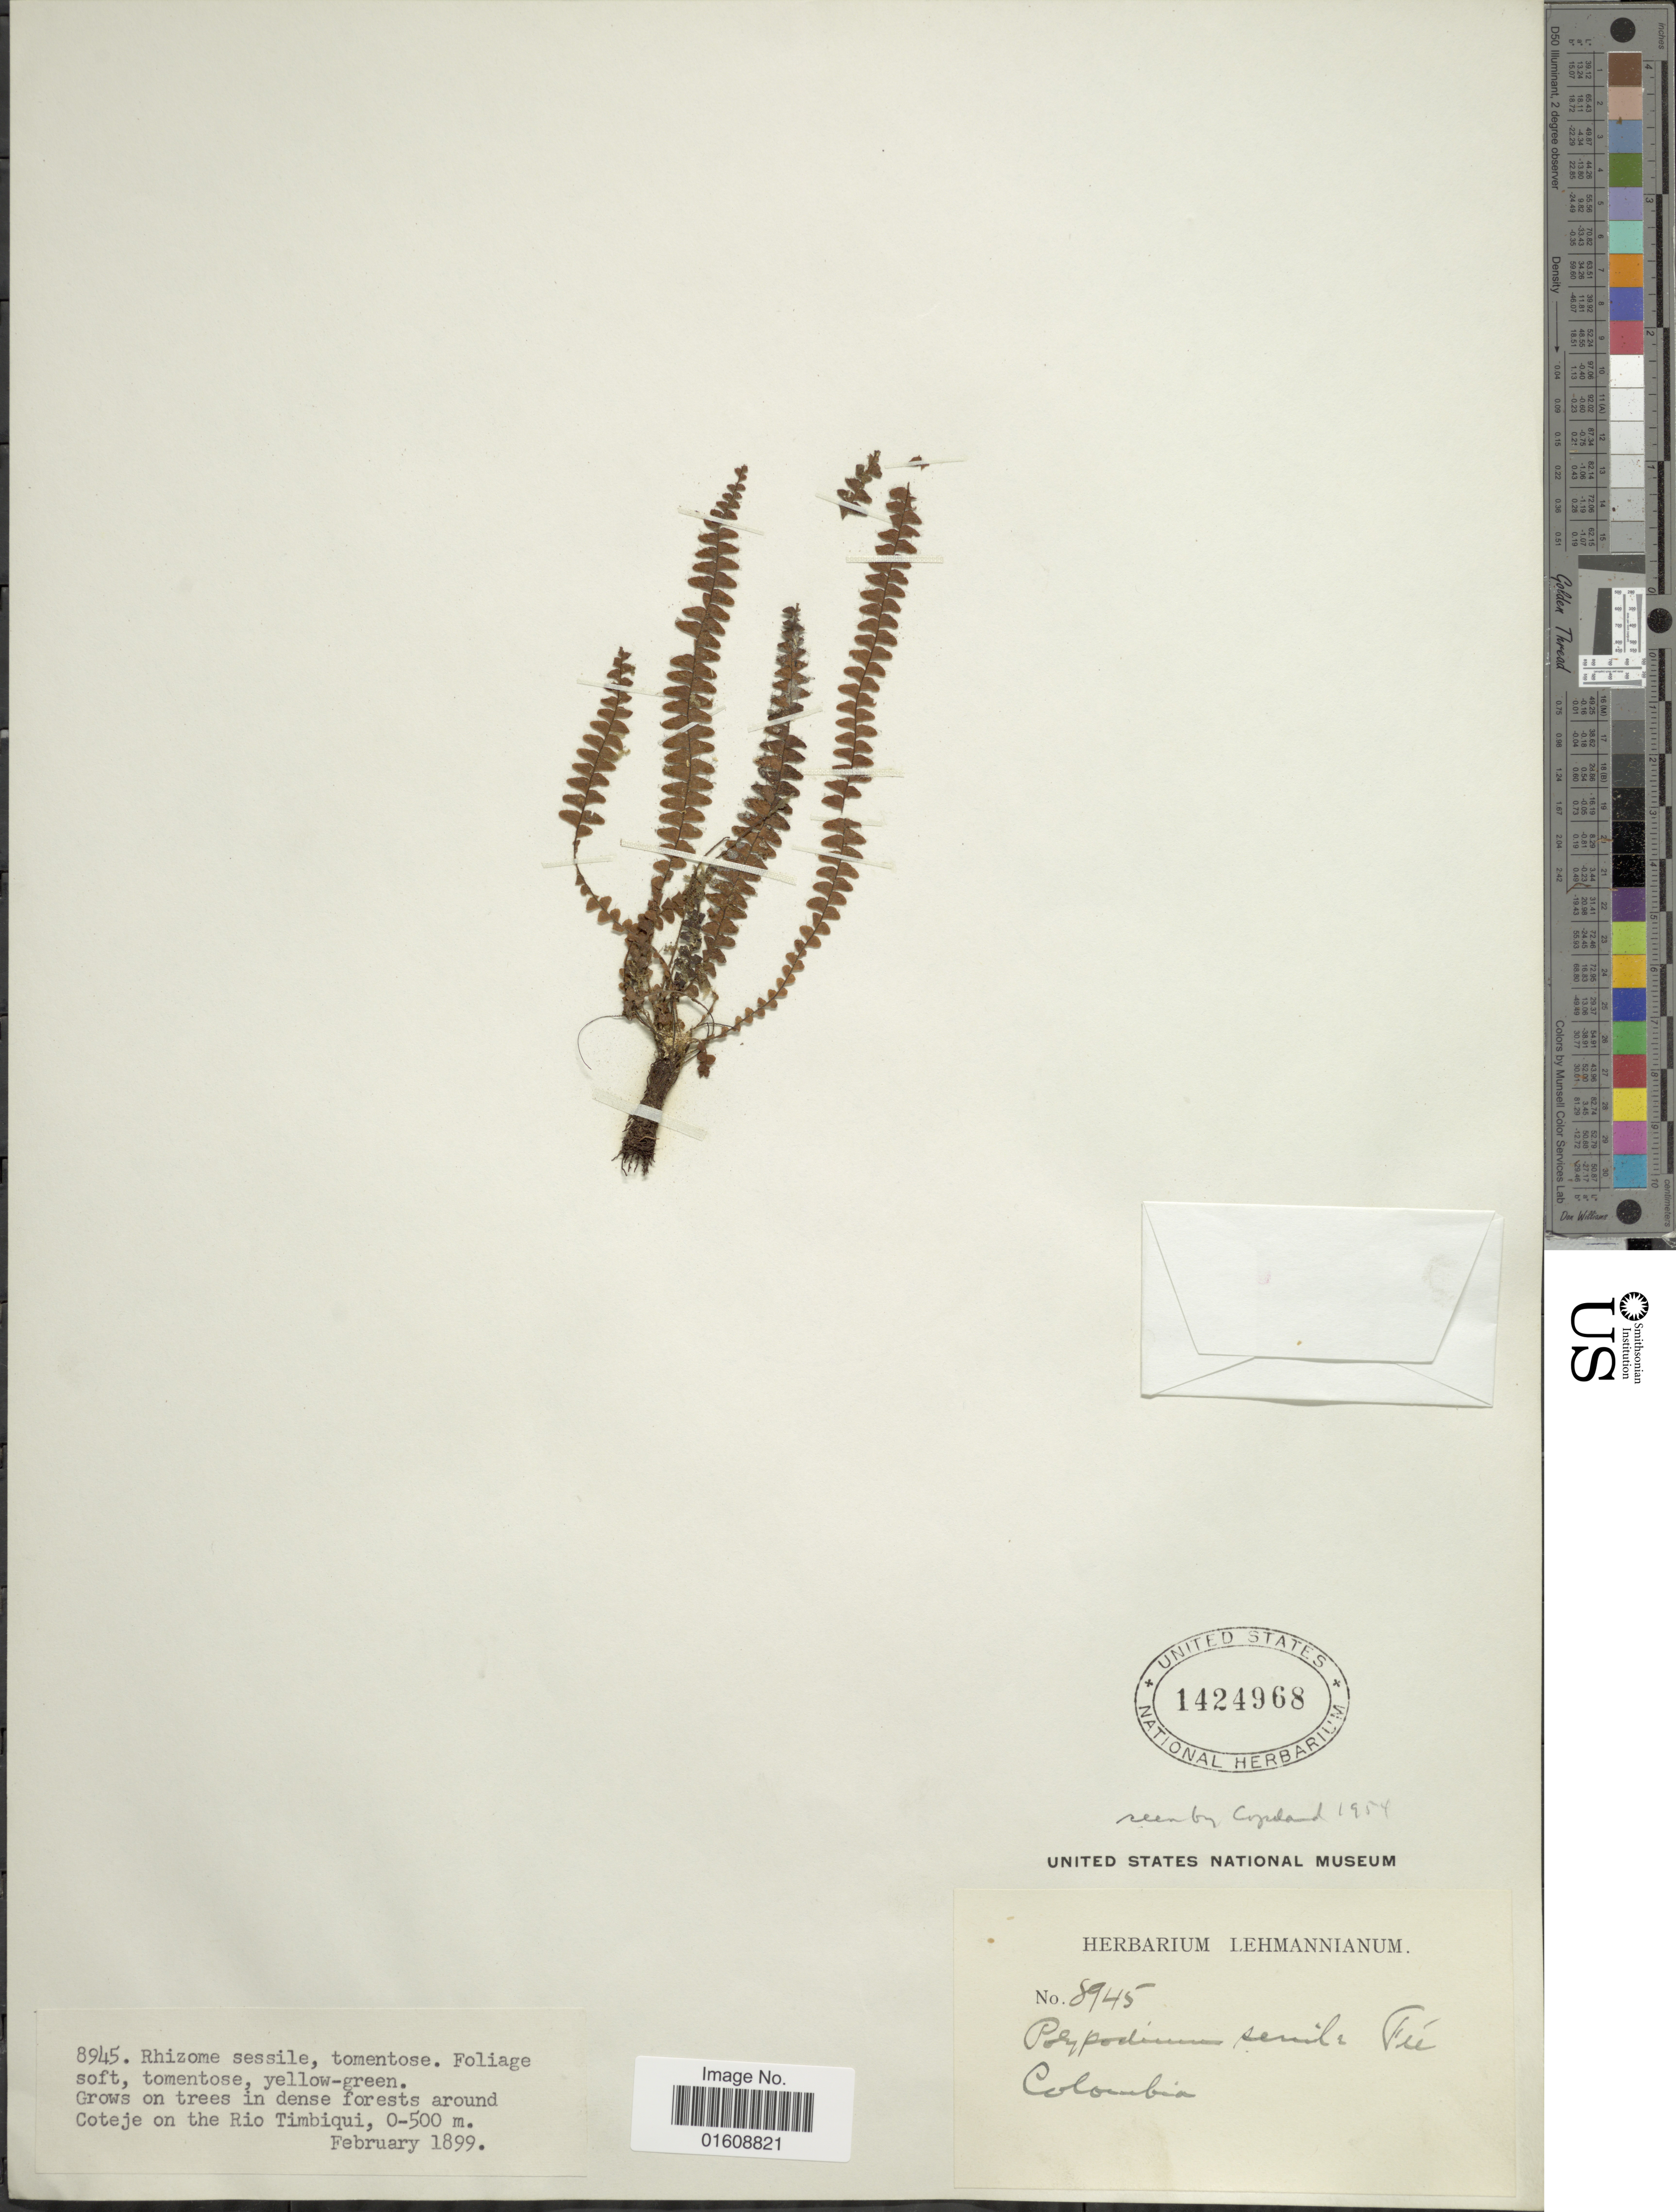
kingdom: Plantae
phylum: Tracheophyta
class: Polypodiopsida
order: Polypodiales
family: Polypodiaceae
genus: Alansmia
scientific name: Alansmia cultrata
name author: (Bory ex Willd.) Moguel & M. Kessler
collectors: ex herb. Lehmannianum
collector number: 8945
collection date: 1899-02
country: Colombia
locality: Around Coteje on the Rio Timbiqui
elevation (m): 0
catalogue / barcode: US 1424968